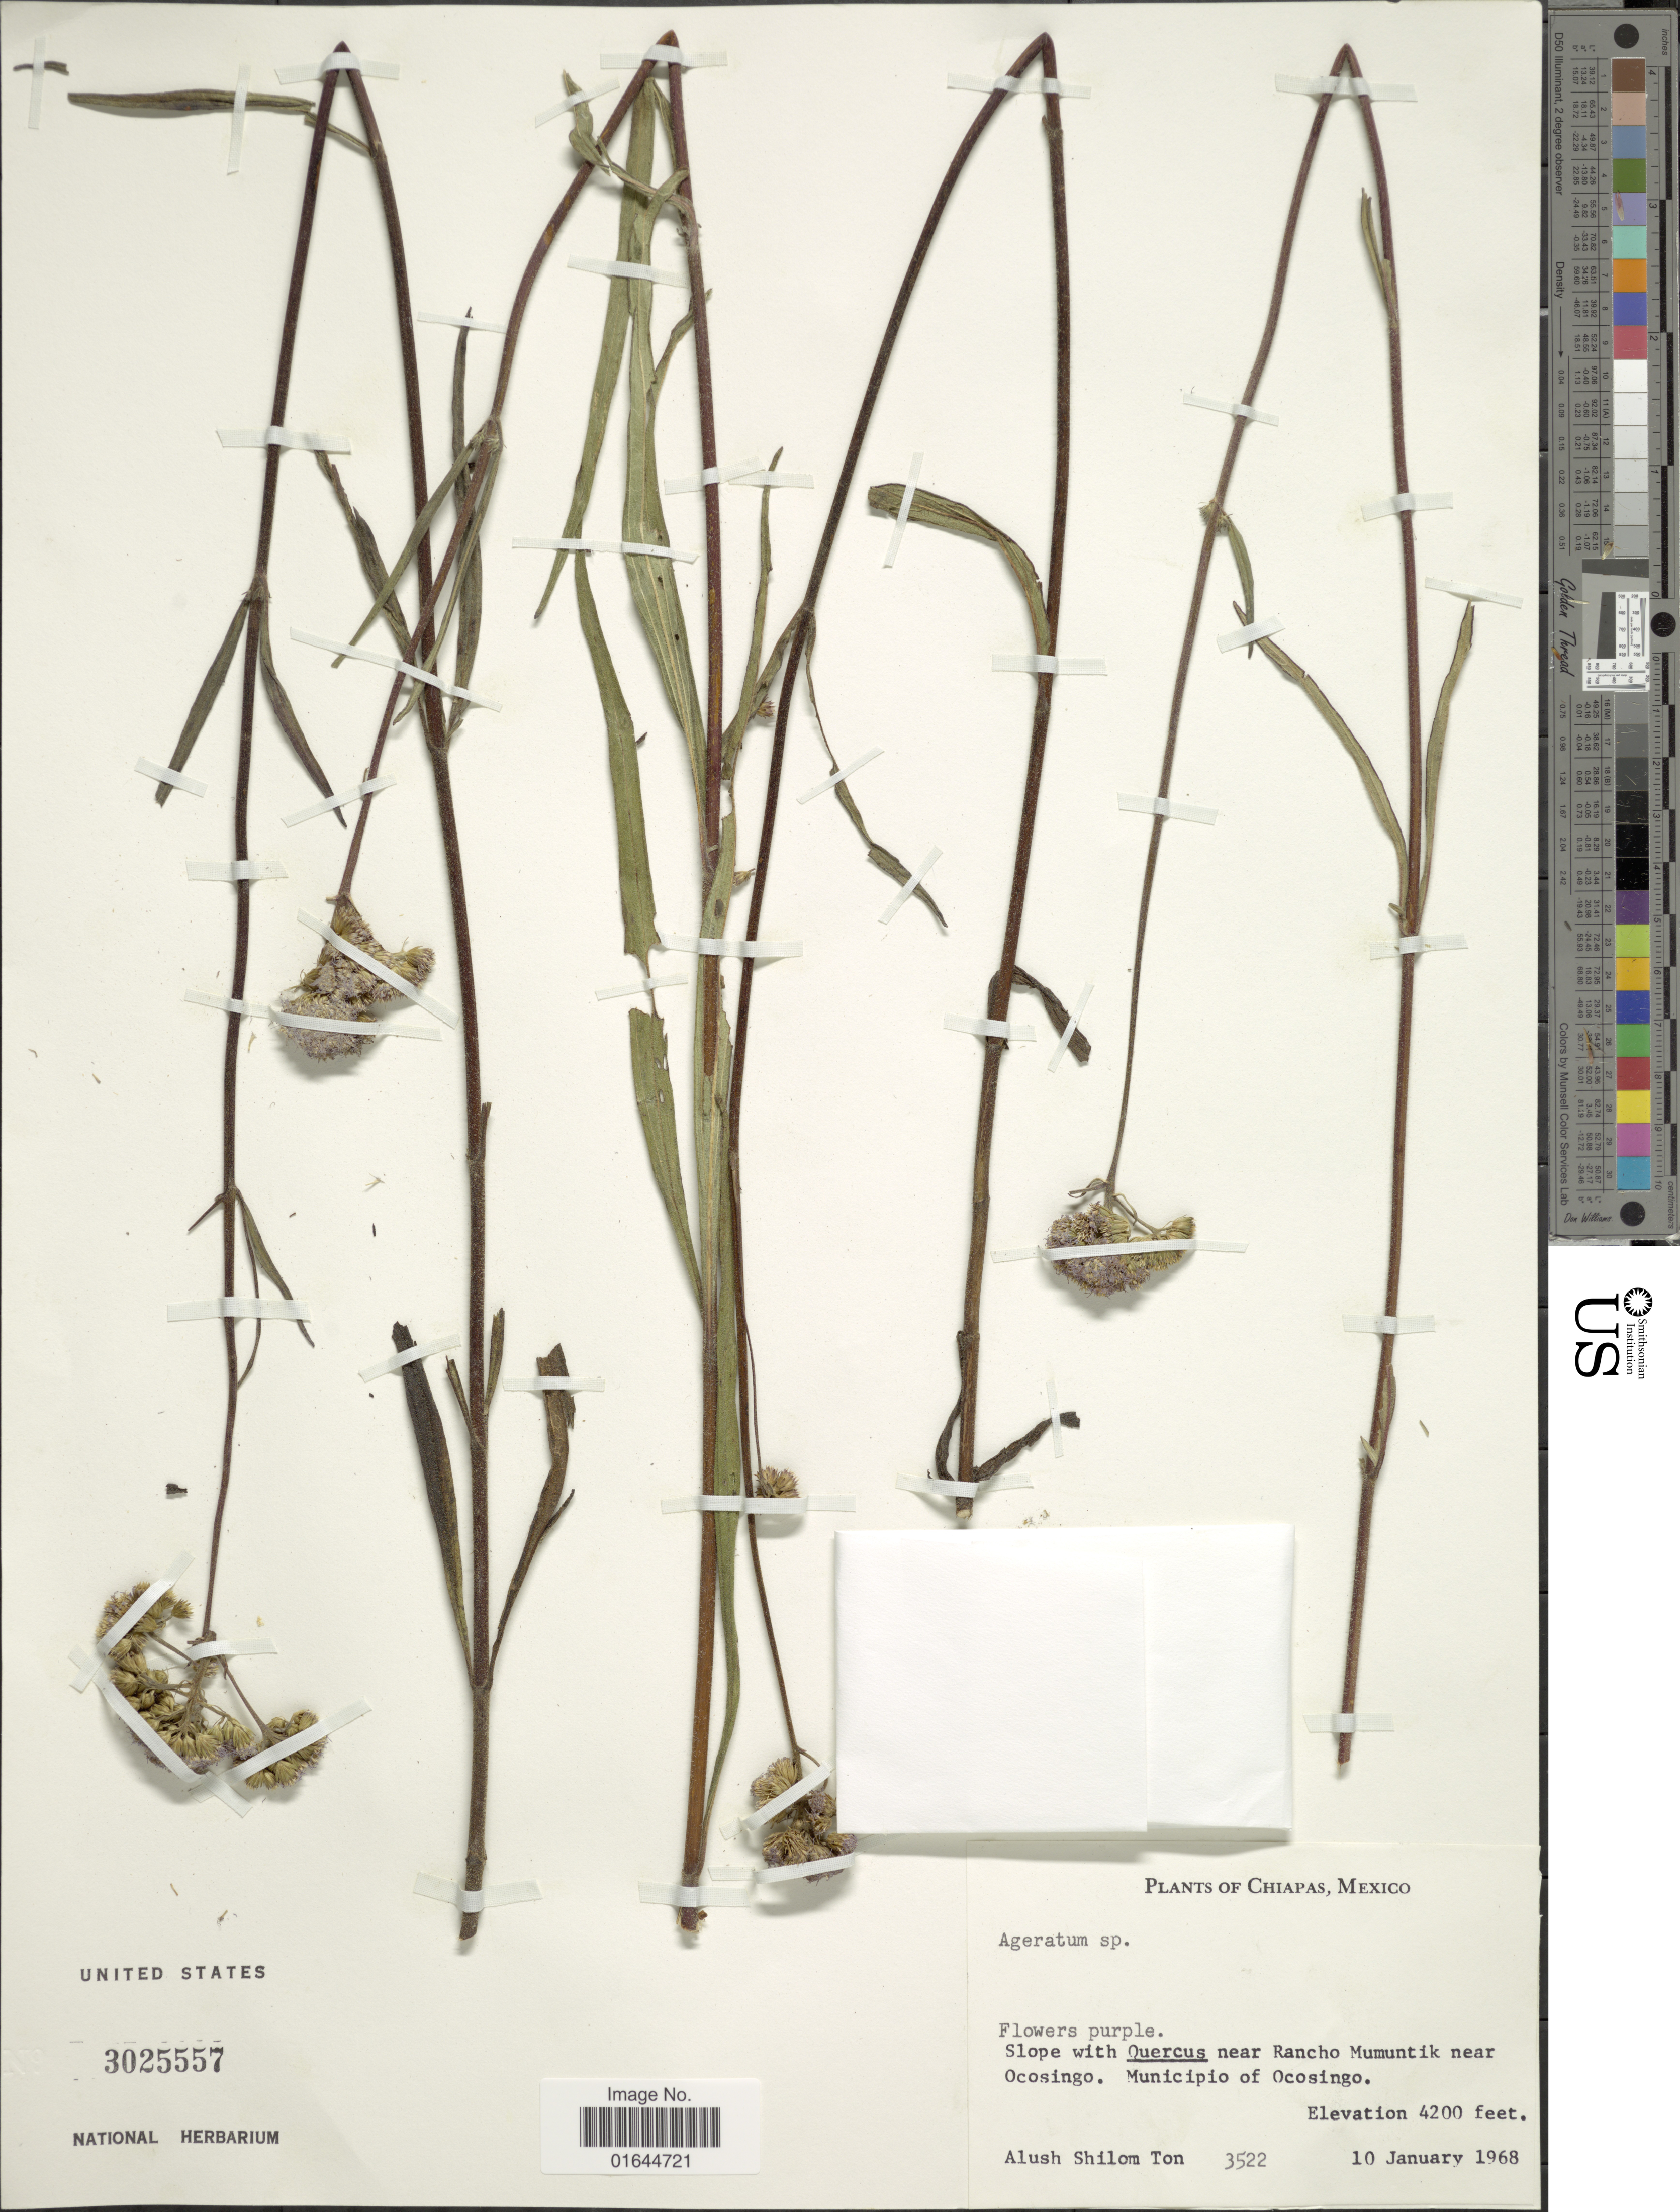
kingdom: Plantae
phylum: Tracheophyta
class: Magnoliopsida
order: Asterales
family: Asteraceae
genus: Ageratum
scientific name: Ageratum echioides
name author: (Less.) Hemsl.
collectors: A. S. Ton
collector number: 3522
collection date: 1968-01-10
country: Mexico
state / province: Chiapas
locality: Chaipas, Mexico, near Rancho Mumuntik near Ocosingo. Municipio of Ocosingo.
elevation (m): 1280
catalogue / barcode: US 3025557